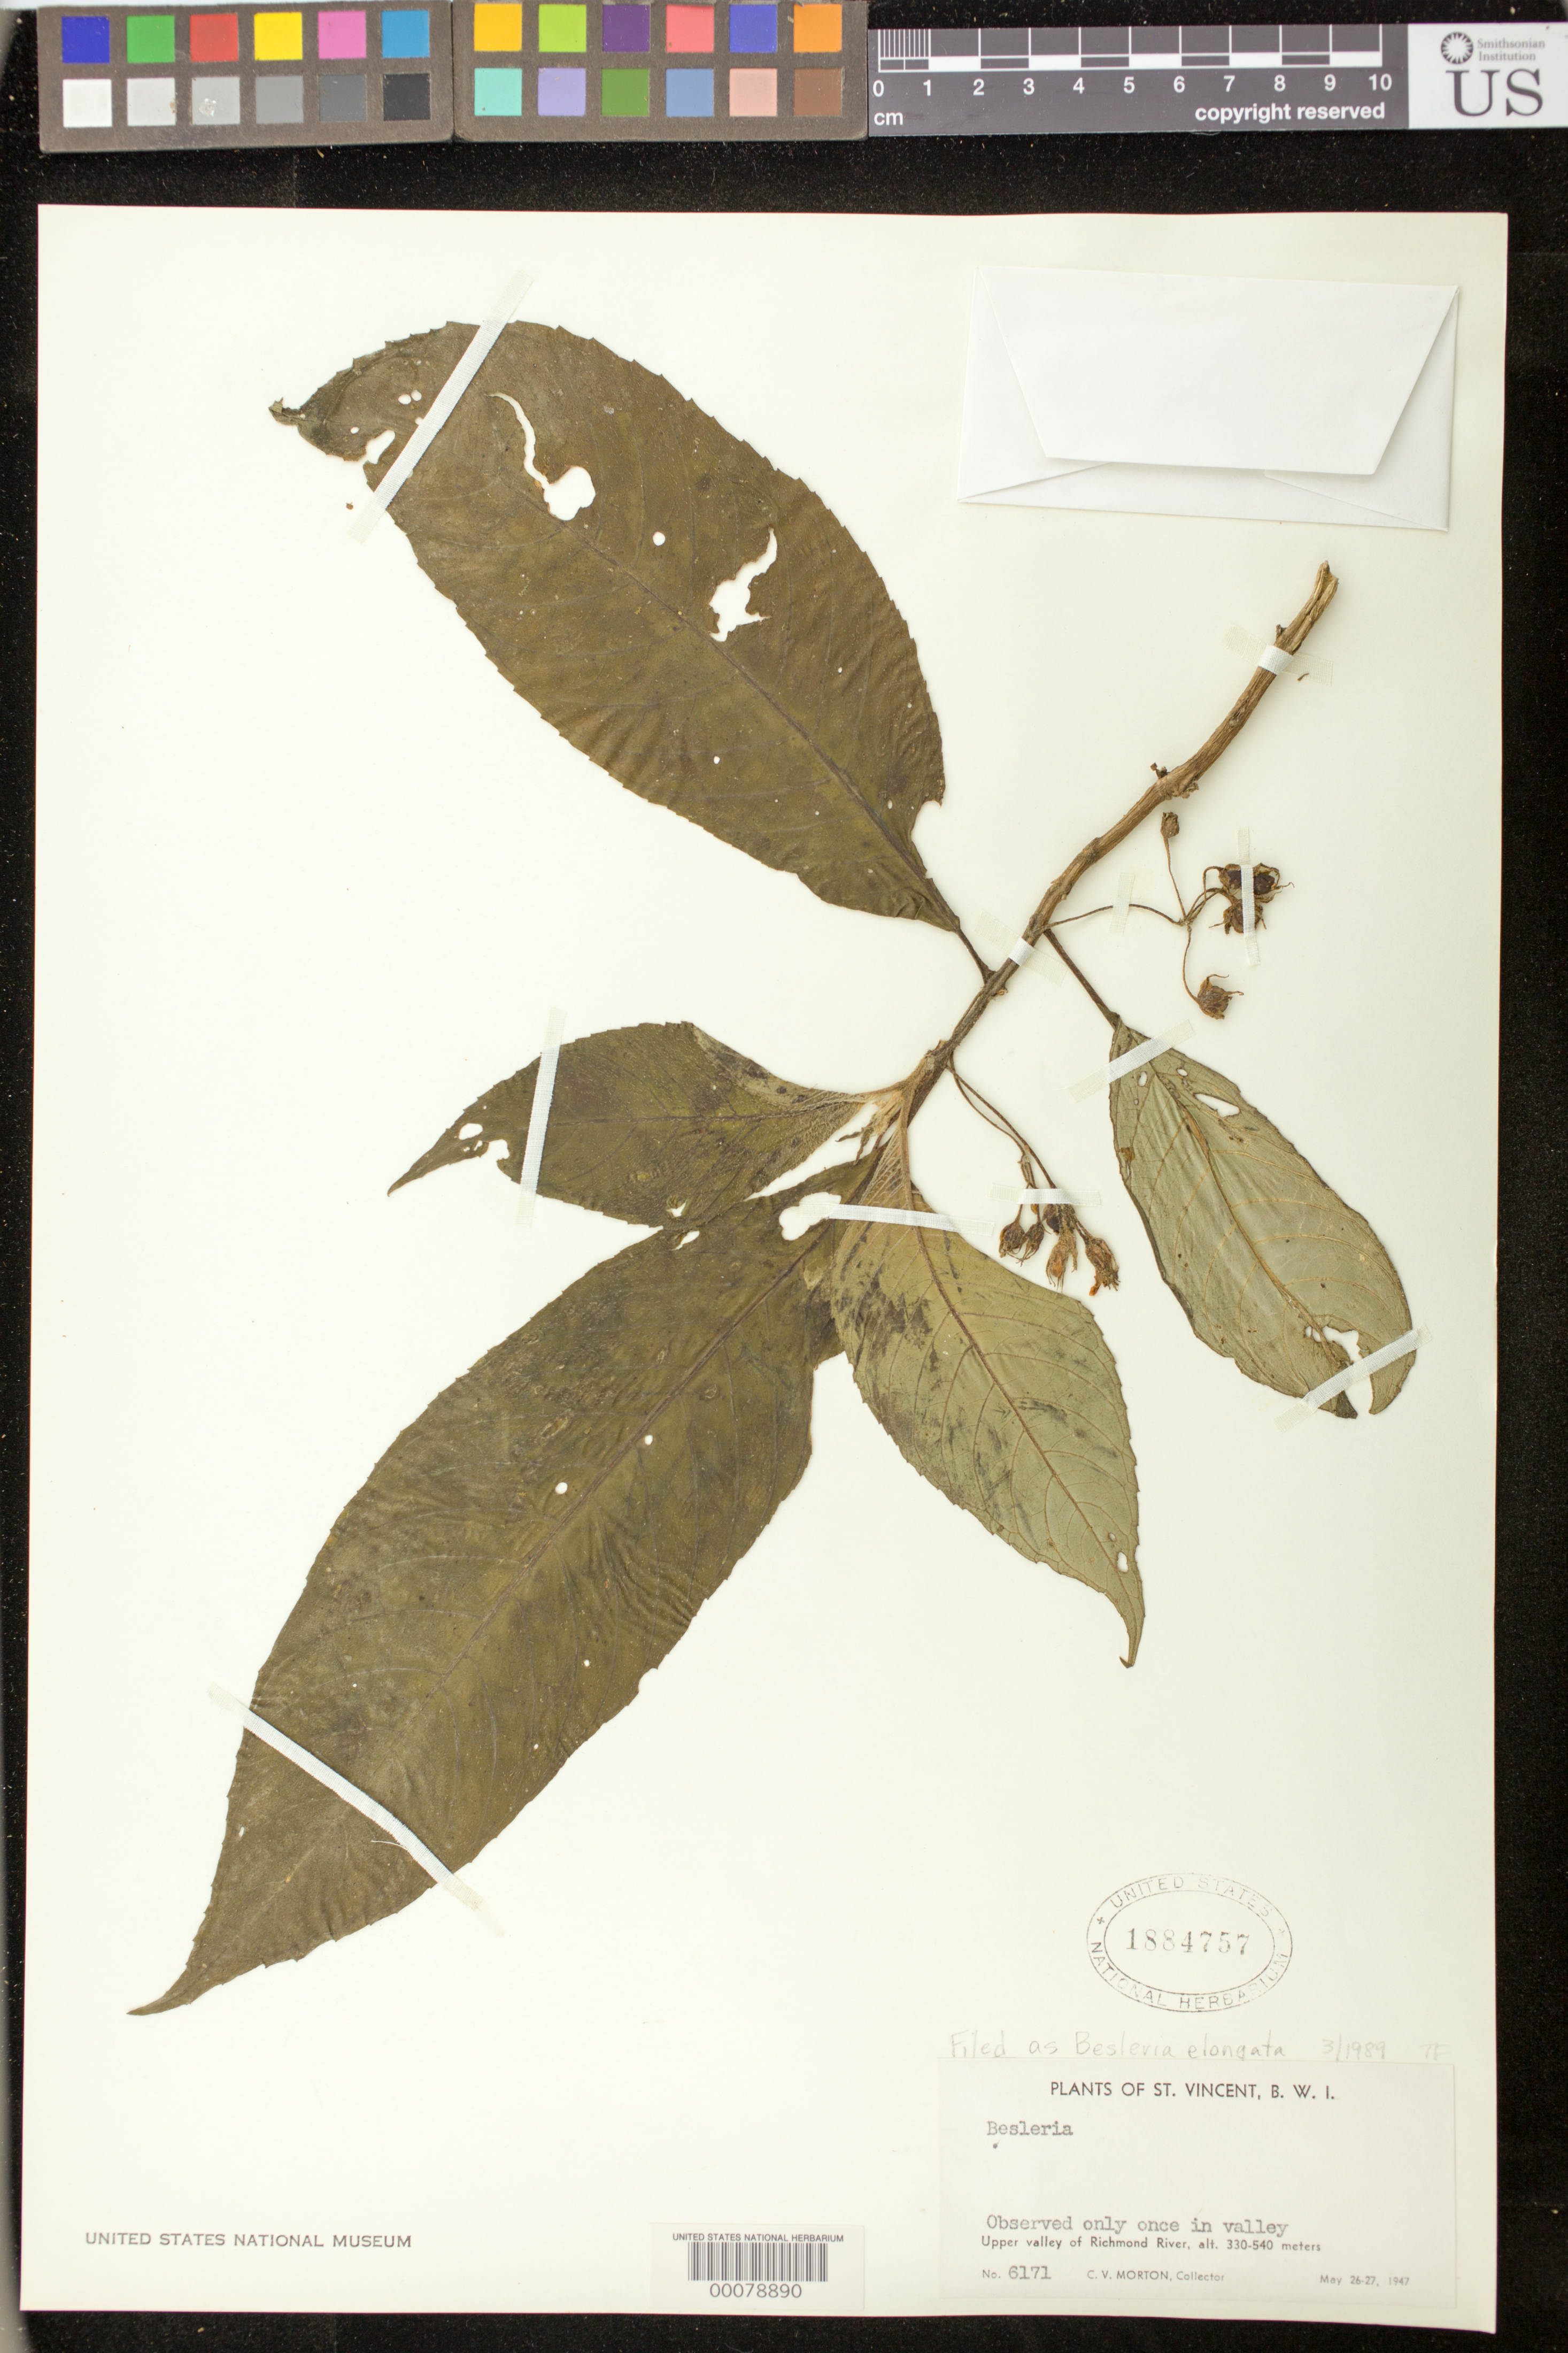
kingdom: Plantae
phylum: Tracheophyta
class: Magnoliopsida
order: Lamiales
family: Gesneriaceae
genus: Besleria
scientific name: Besleria elongata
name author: Urb.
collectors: C. V. Morton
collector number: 6171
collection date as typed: May 1947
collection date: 1947-05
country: St. Vincent - Grenadines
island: St. Vincent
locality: Upper valley of Richmond River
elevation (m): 330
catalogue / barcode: US 1884757